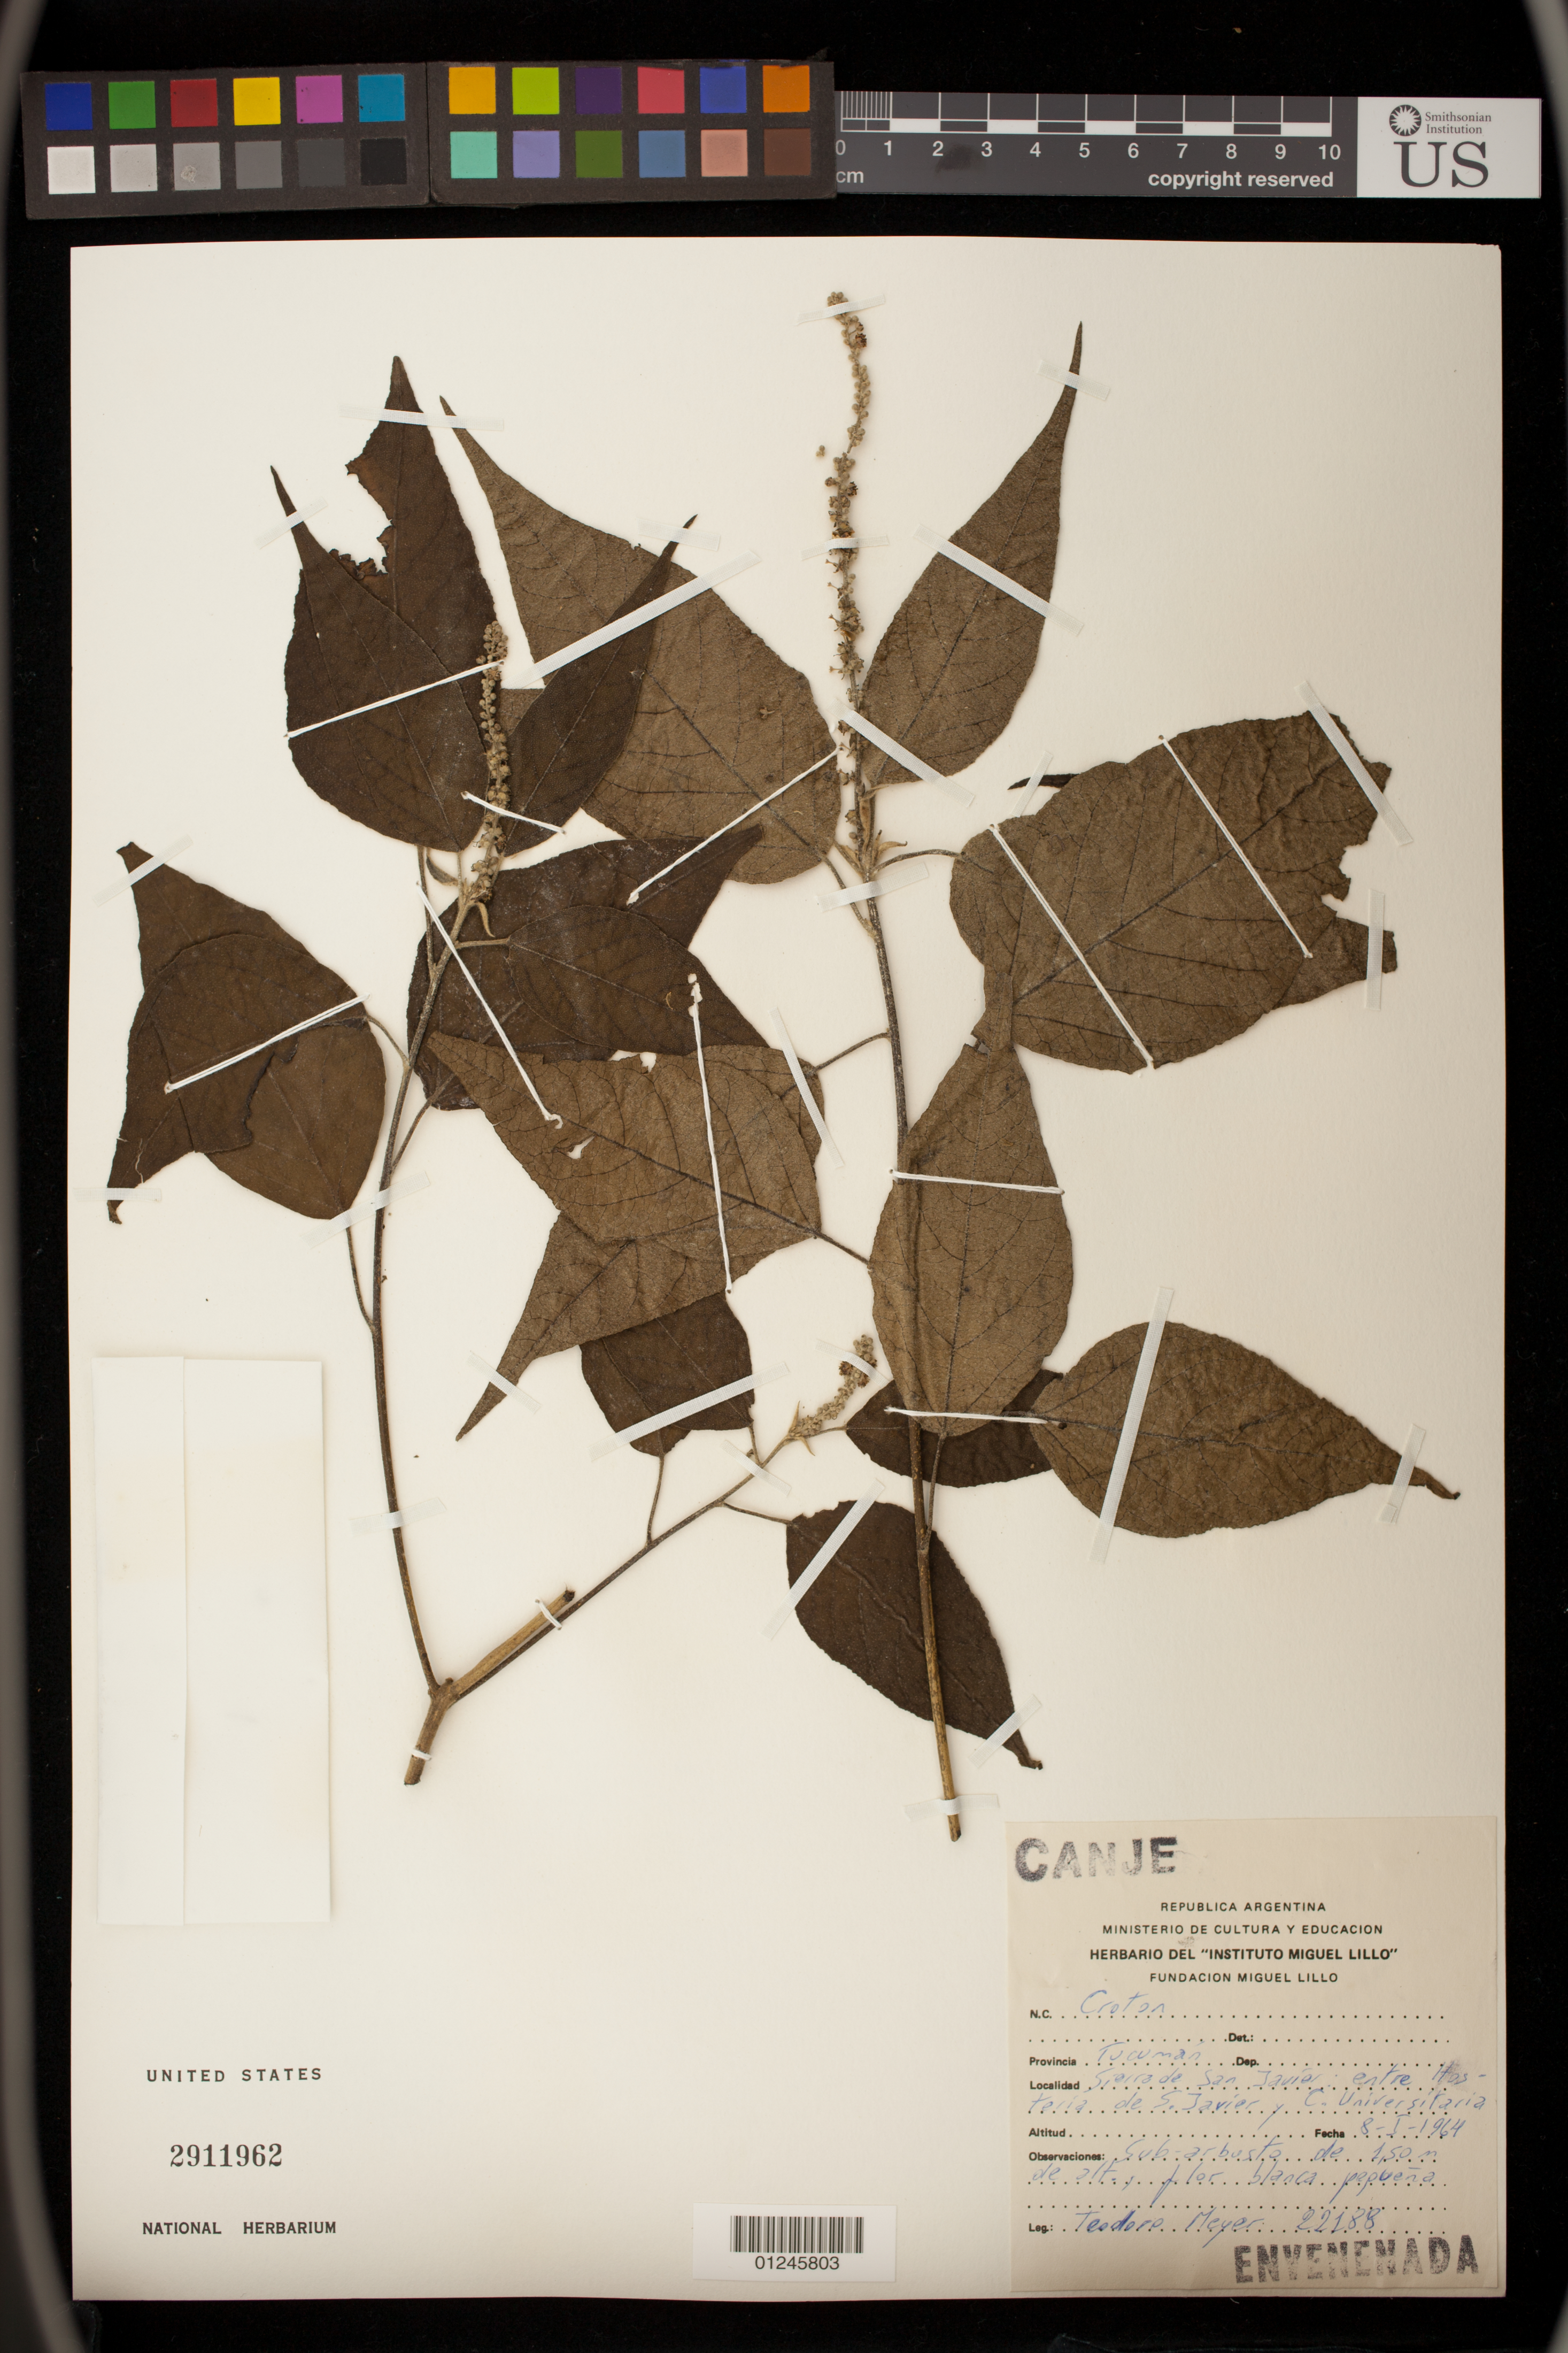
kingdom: Plantae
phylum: Tracheophyta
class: Magnoliopsida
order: Malpighiales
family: Euphorbiaceae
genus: Croton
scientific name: Croton saltensis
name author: Griseb.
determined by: Berry, Paul E.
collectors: T. Meyer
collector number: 22188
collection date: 1964-01-08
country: Argentina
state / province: Tucuman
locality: Sierra de San Javier entre Hosteria de S Javier y C. Universitaria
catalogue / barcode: US 2911962